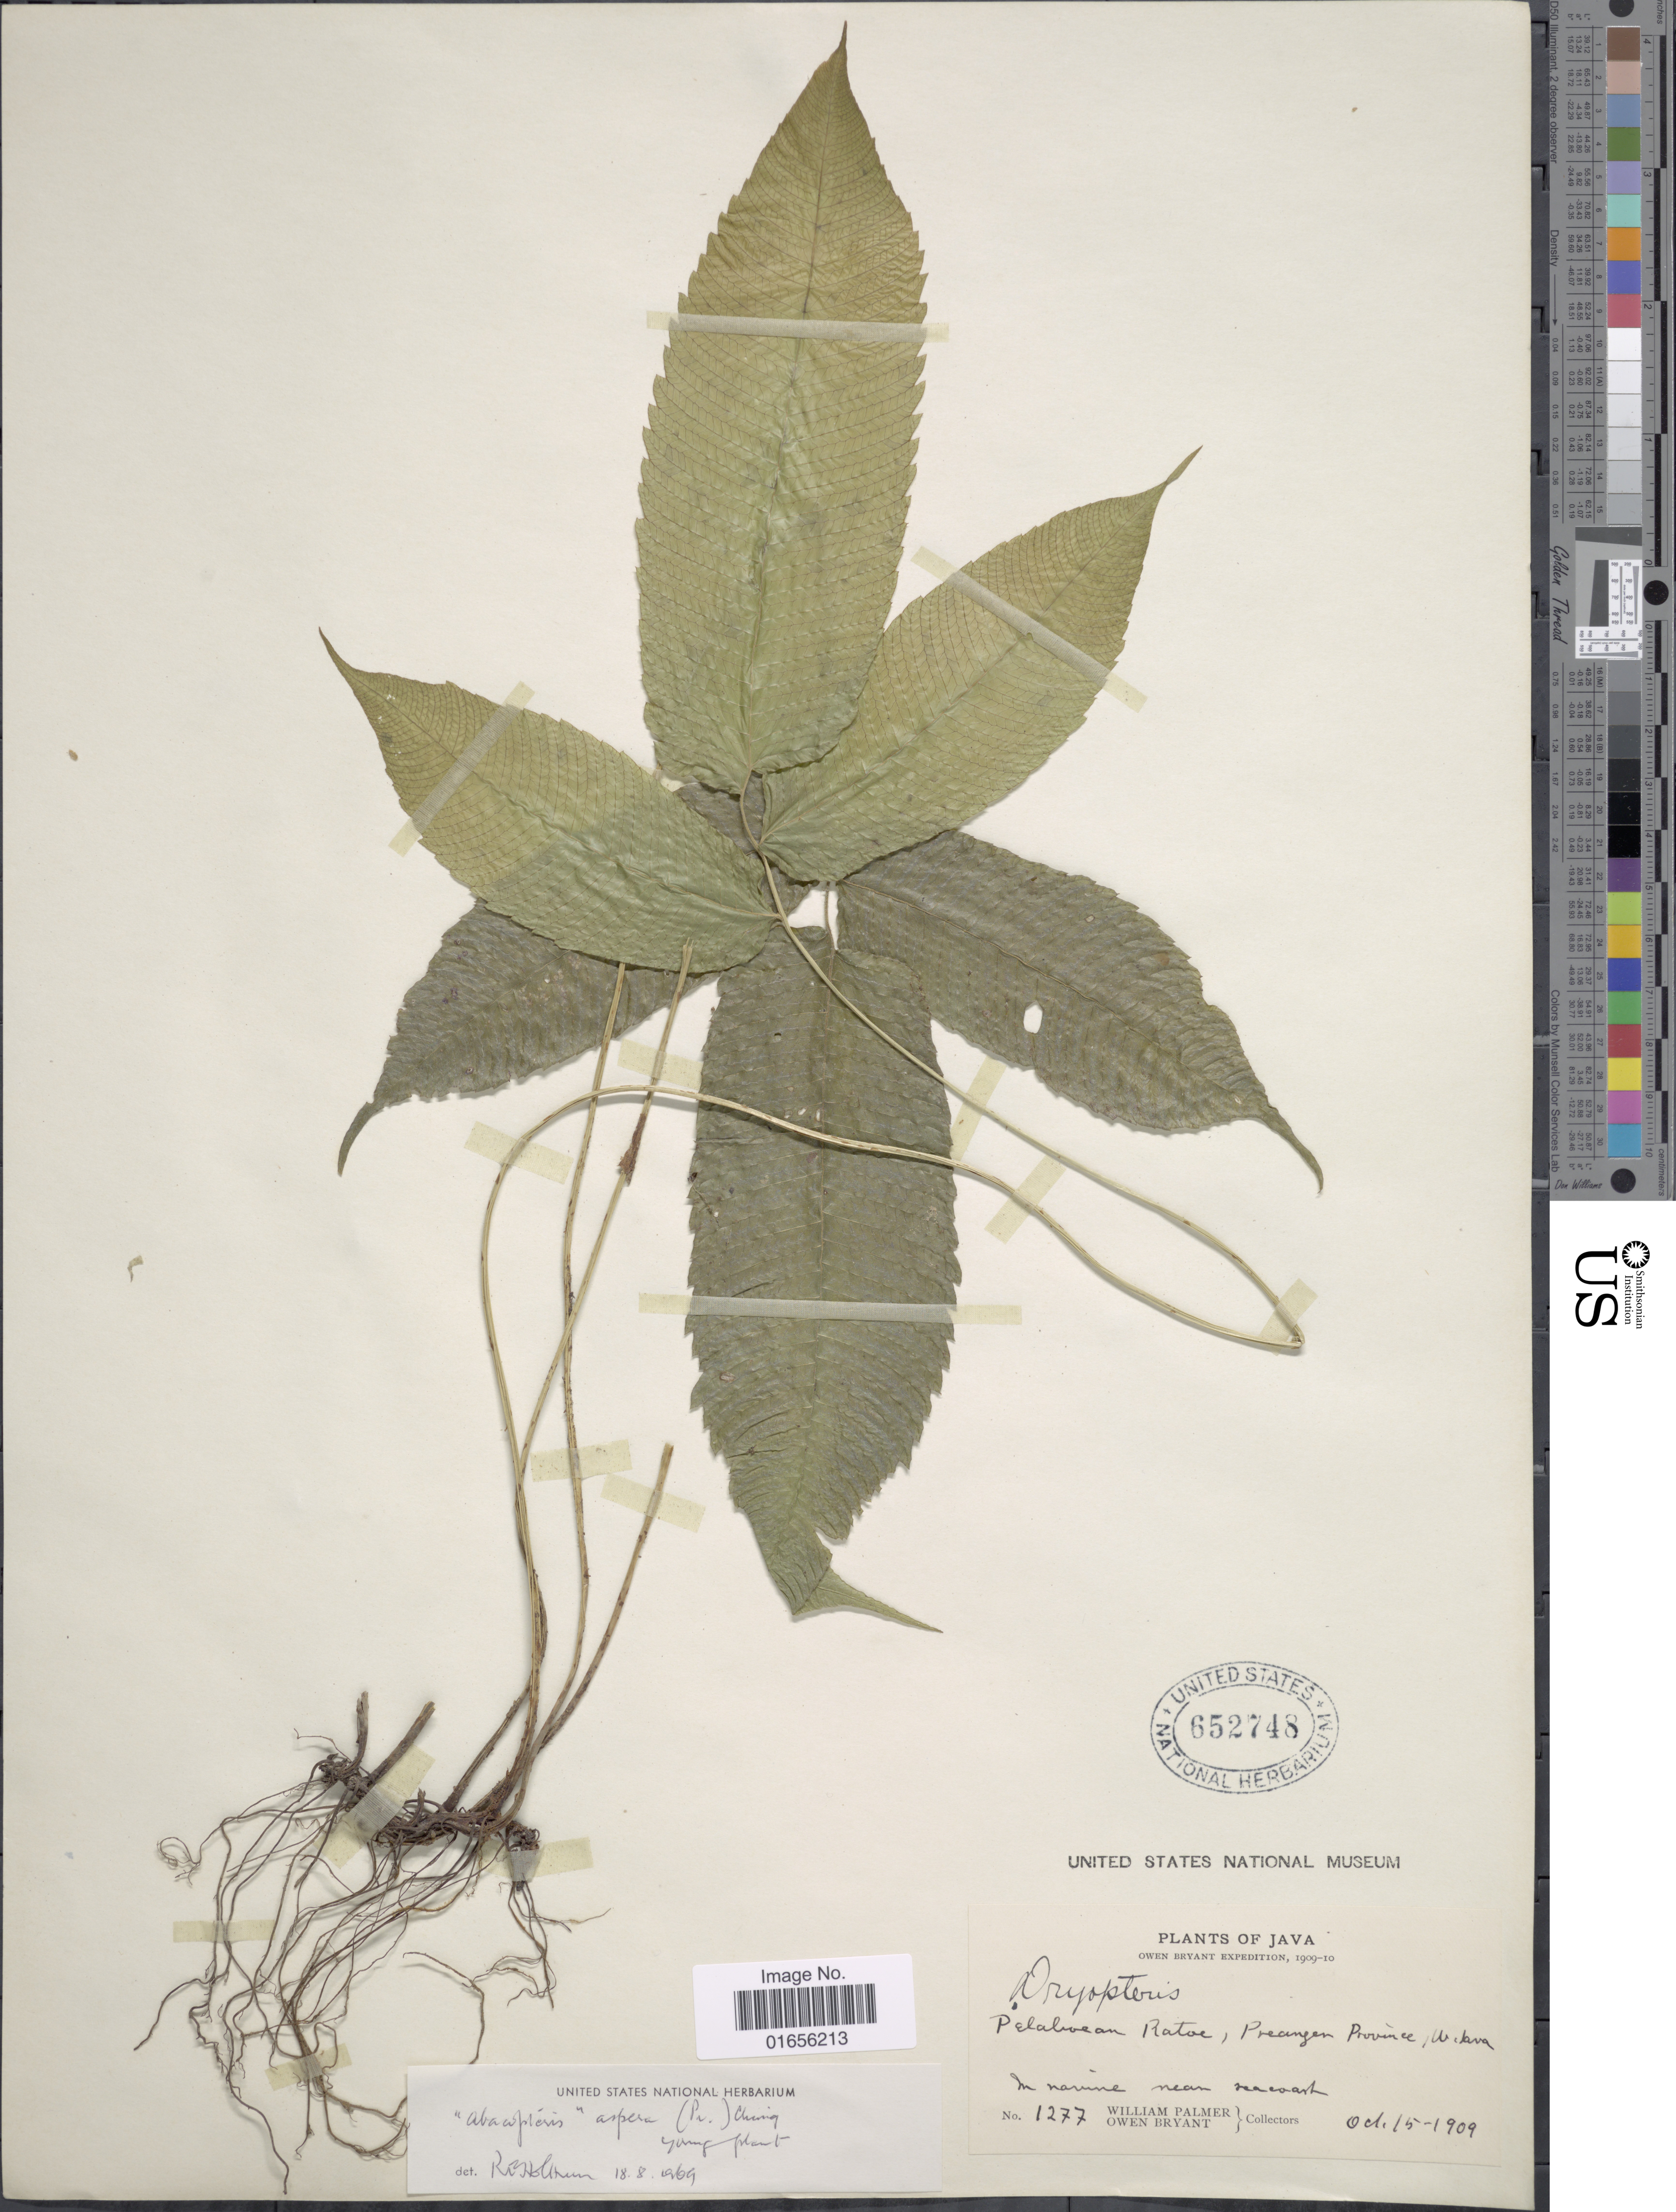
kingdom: Plantae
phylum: Tracheophyta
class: Polypodiopsida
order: Polypodiales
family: Thelypteridaceae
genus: Pronephrium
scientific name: Pronephrium asperum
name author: (C. Presl) Holttum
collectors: W. Palmer & O. Bryant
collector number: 1277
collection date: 1909-10-15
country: Indonesia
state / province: Java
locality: Java, Pelaboean Ratoe, Preanger Province, W. Java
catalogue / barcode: US 652748